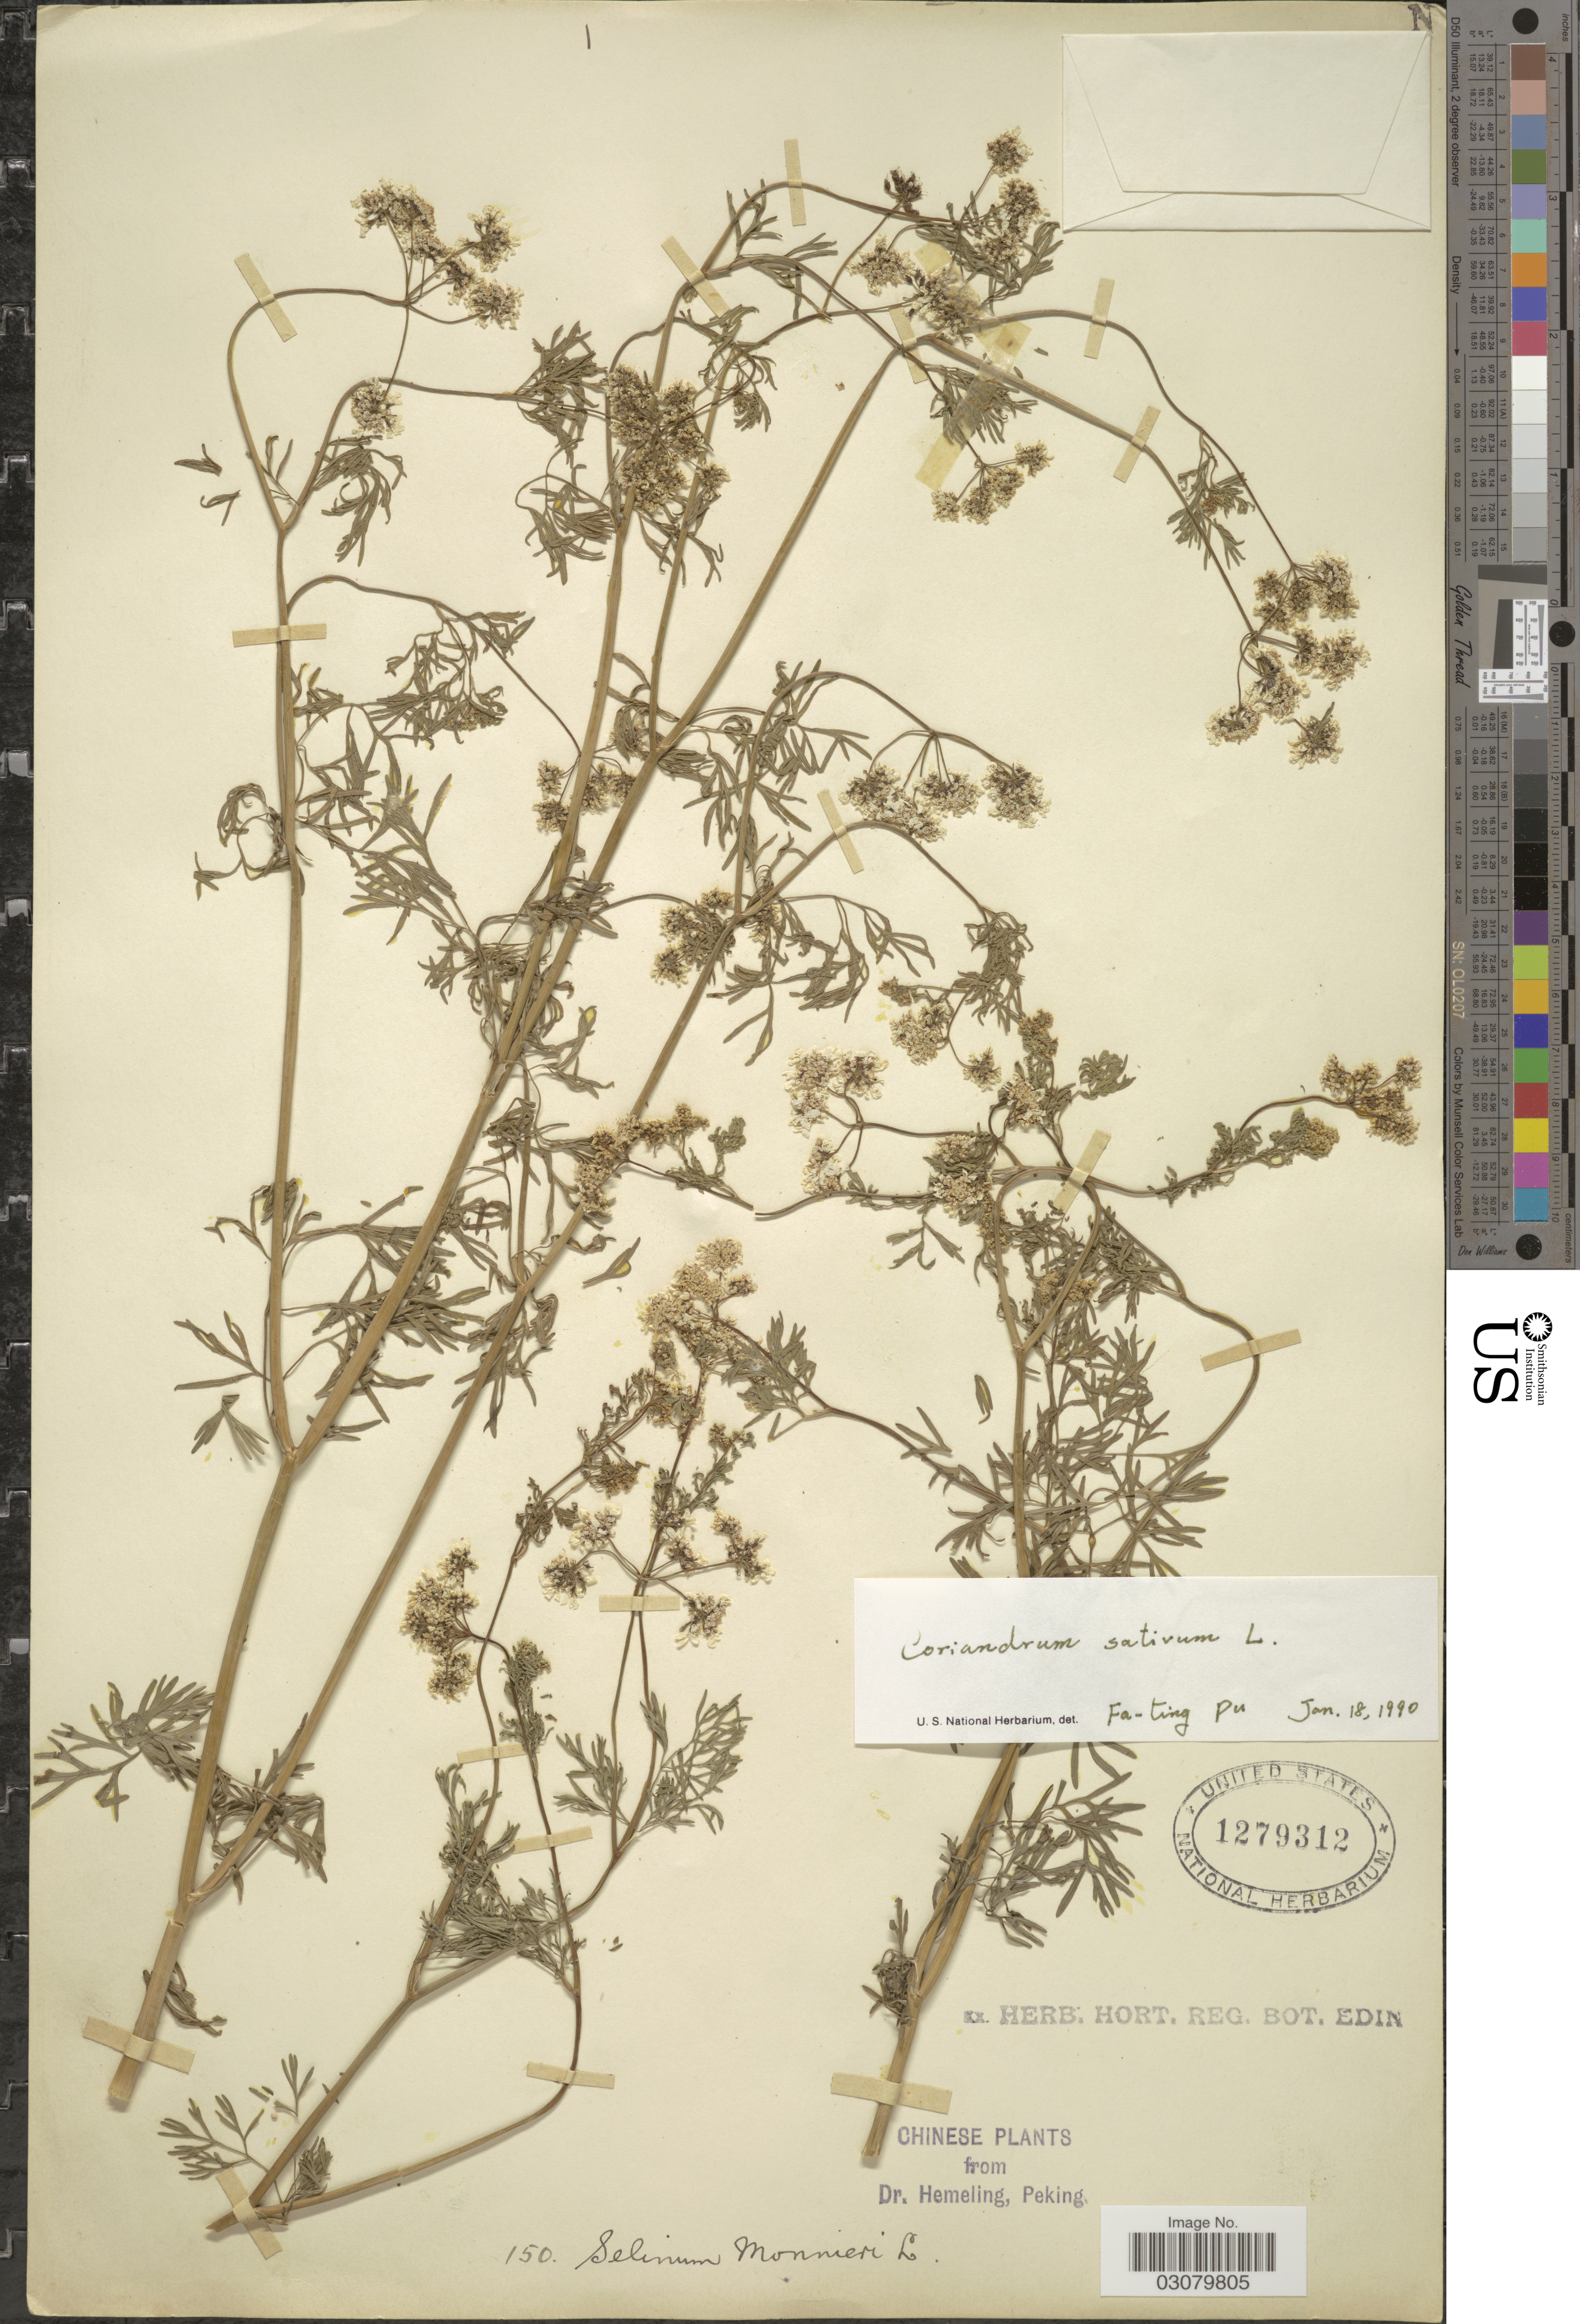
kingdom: Plantae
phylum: Tracheophyta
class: Magnoliopsida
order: Apiales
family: Apiaceae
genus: Coriandrum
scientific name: Coriandrum sativum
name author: L.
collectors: -. Hemeling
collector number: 150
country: China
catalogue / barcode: US 1279312